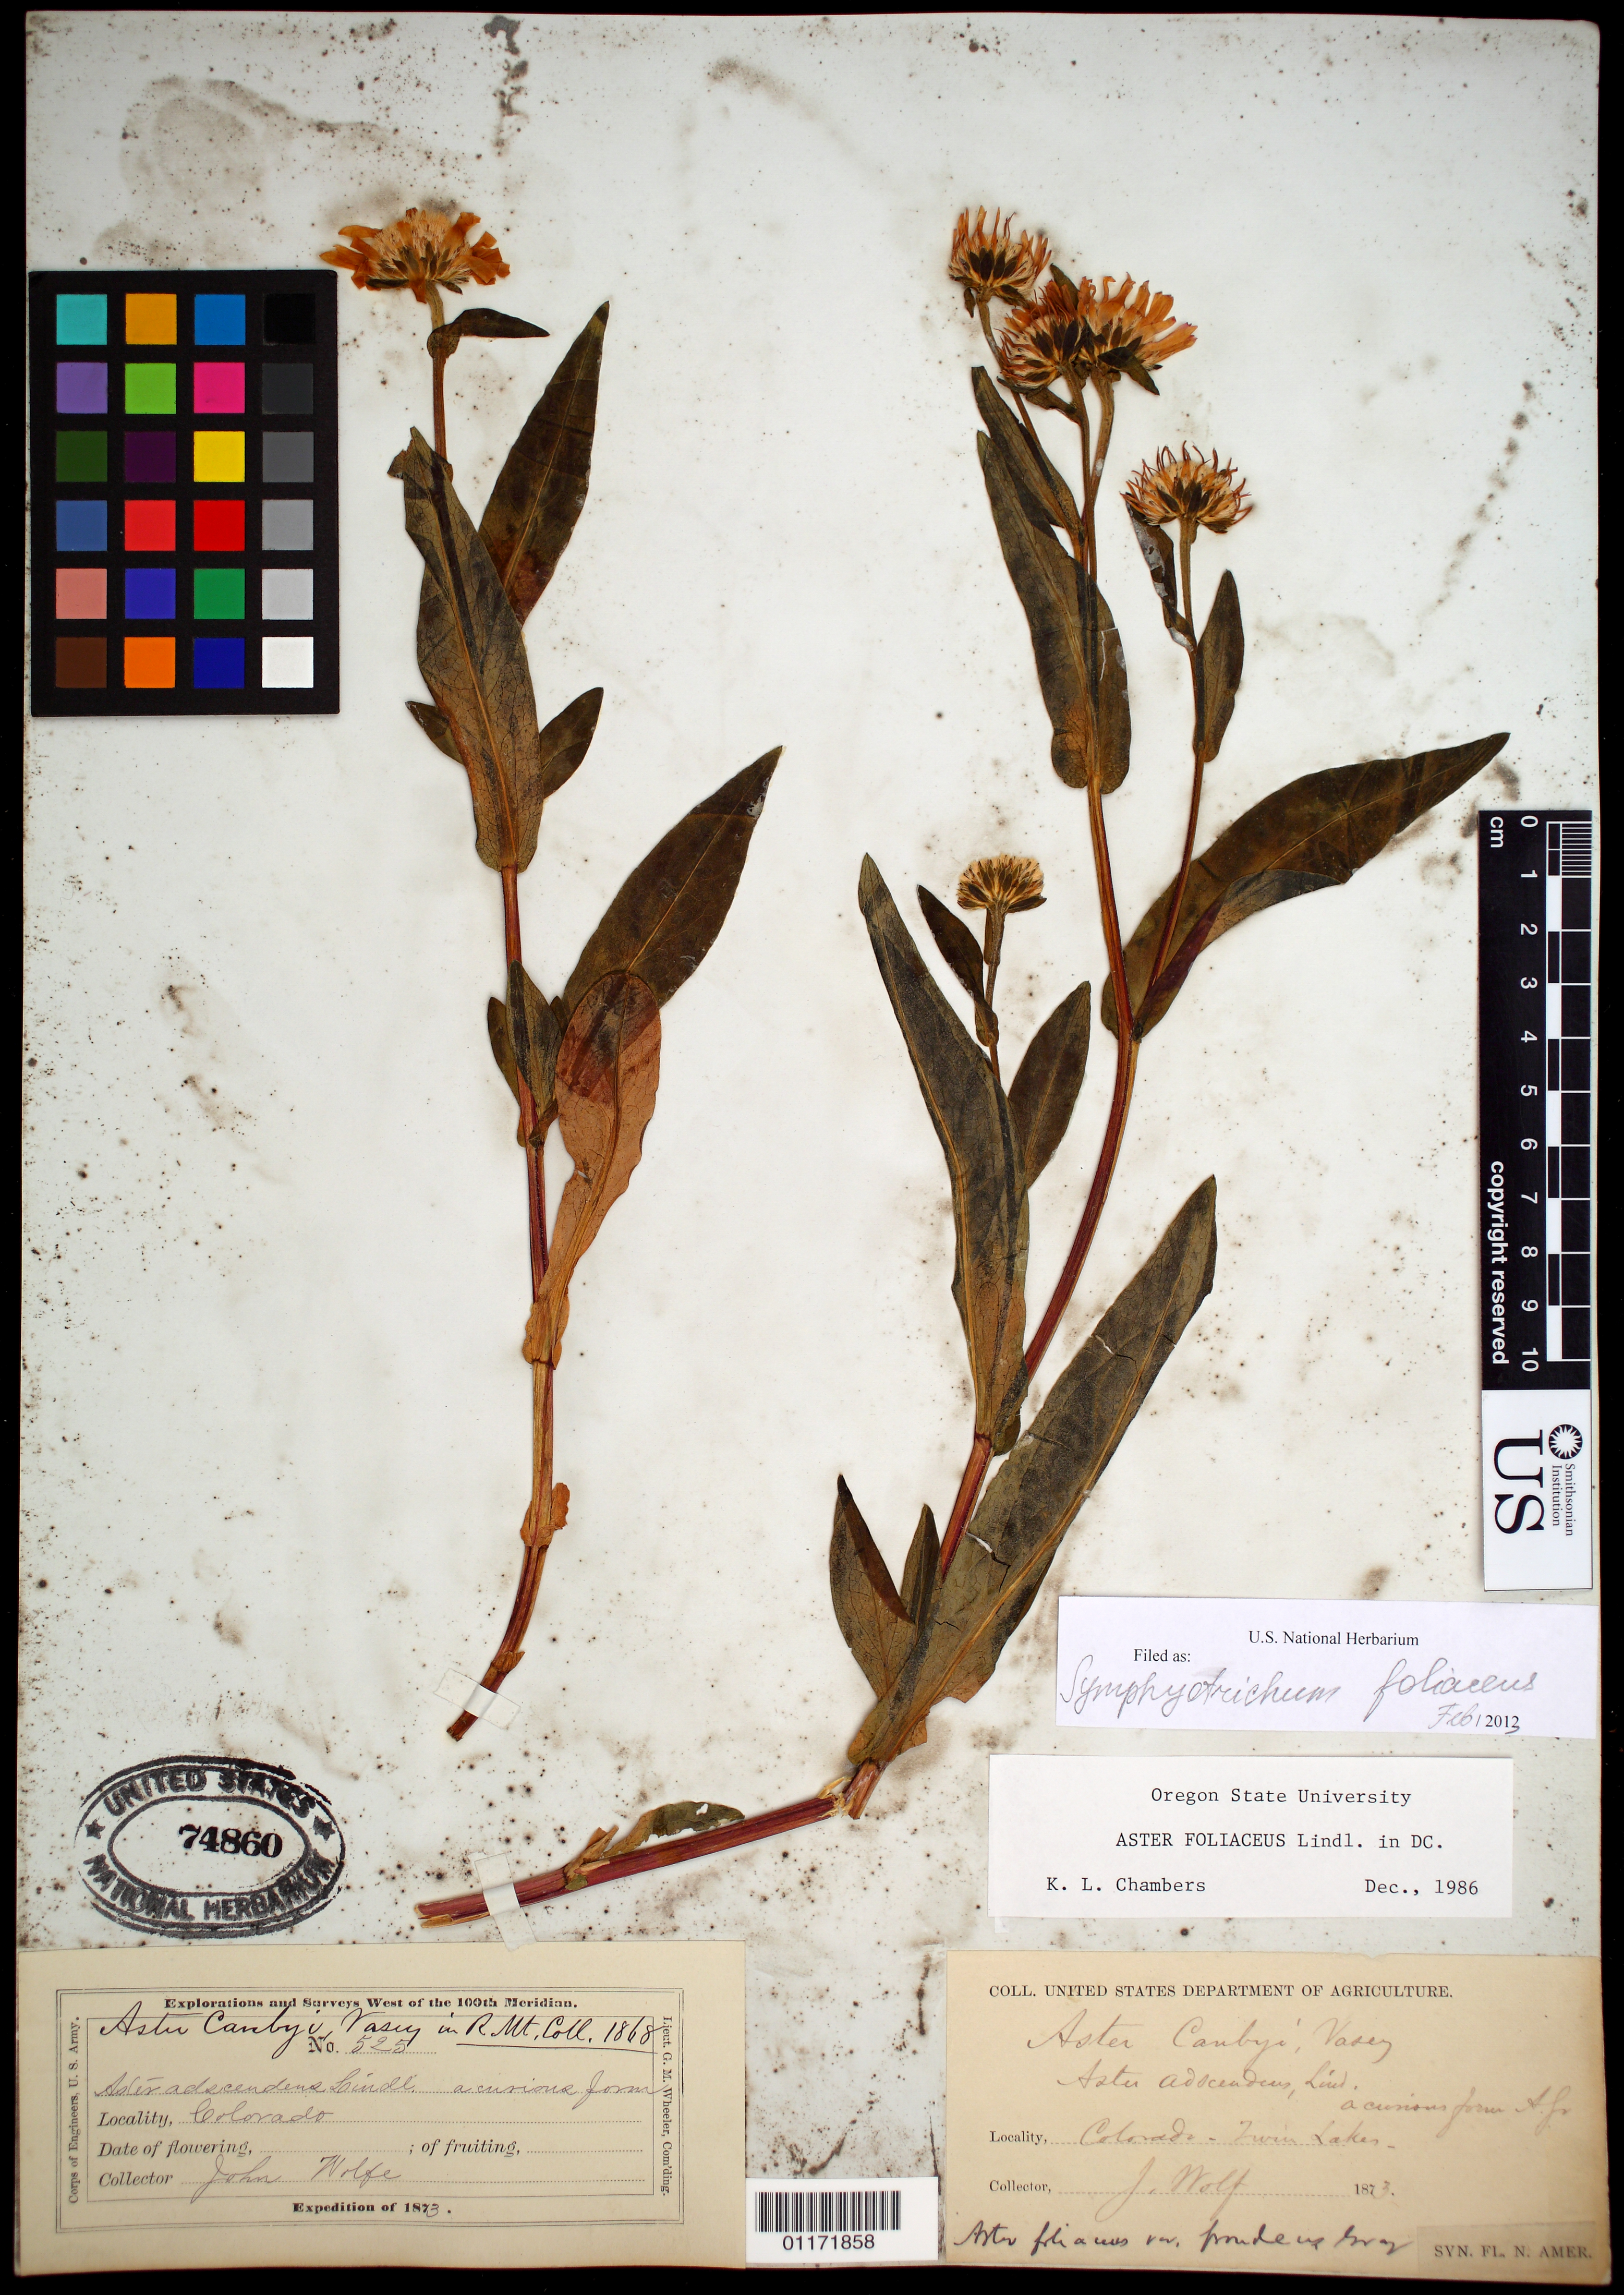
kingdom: Plantae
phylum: Tracheophyta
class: Magnoliopsida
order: Asterales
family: Asteraceae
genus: Symphyotrichum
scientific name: Symphyotrichum foliaceum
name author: (Lindl. ex DC.) G.L. Nesom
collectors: J. Wolf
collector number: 525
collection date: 1873-08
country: United States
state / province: Colorado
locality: Twin Lakes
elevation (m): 3048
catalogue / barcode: US 74860